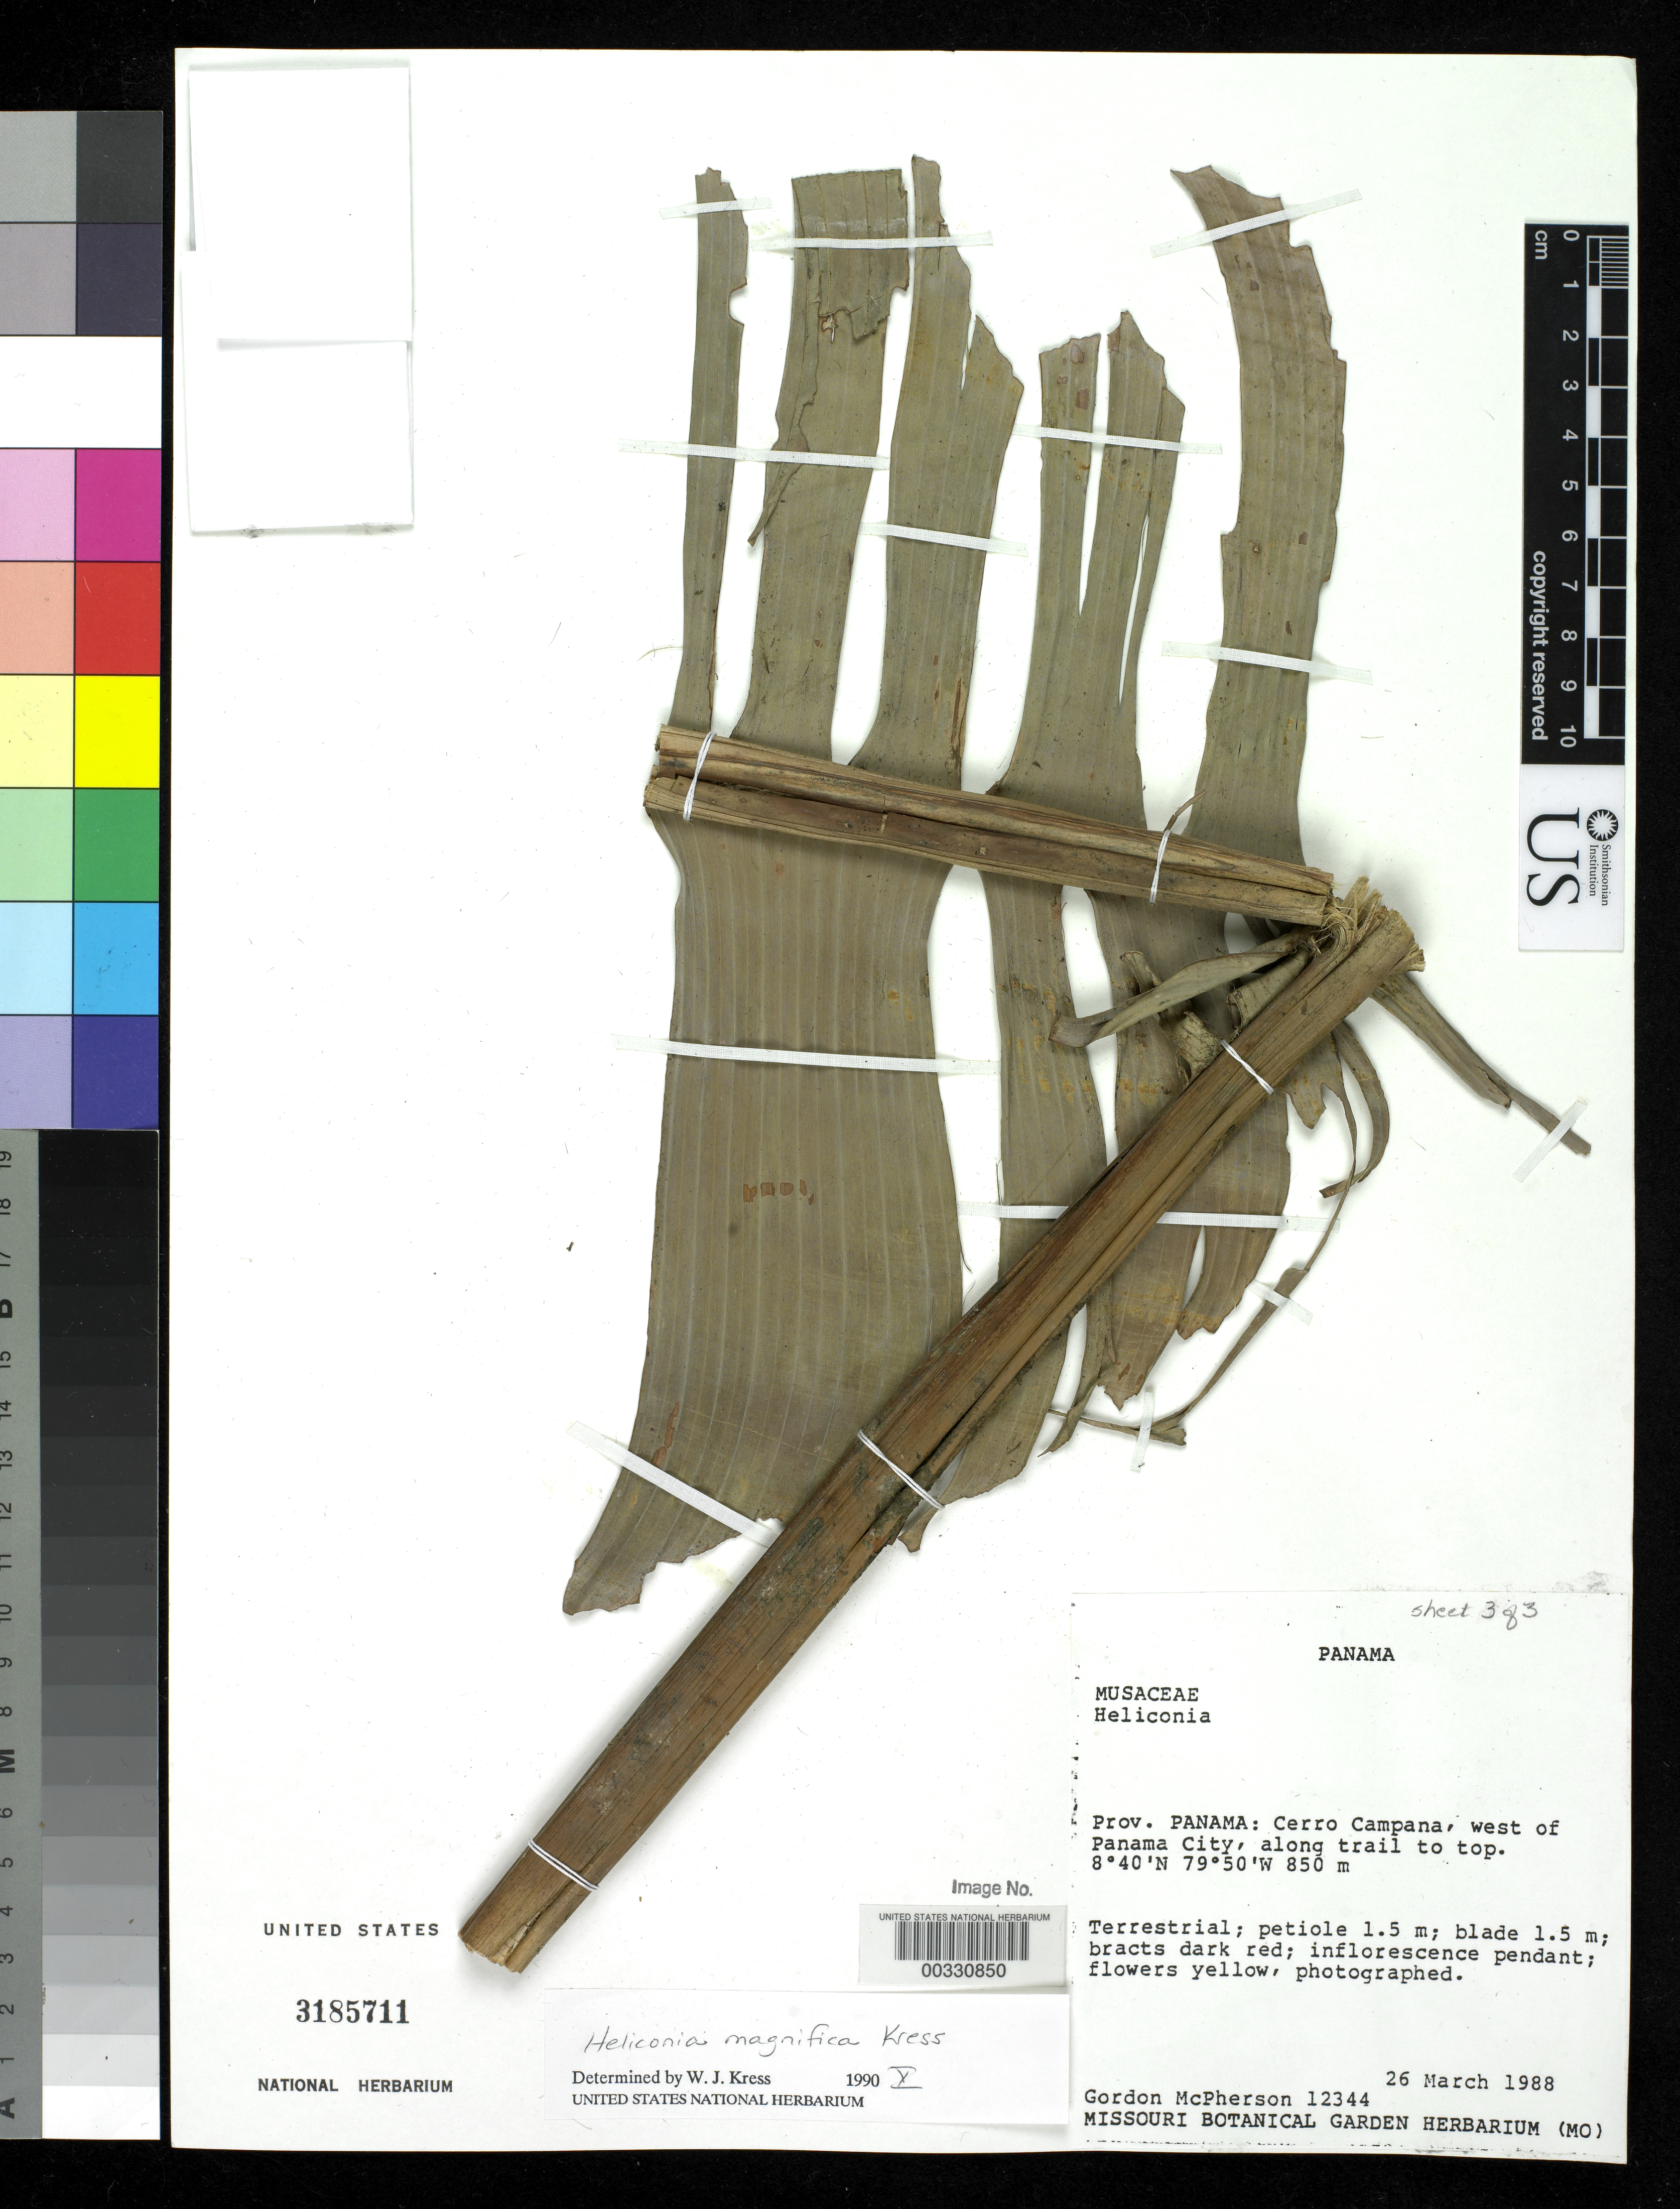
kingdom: Plantae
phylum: Tracheophyta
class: Liliopsida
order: Zingiberales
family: Heliconiaceae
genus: Heliconia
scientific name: Heliconia magnifica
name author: W.J. Kress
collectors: G. D. McPherson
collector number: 12344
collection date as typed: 26 Mar 1988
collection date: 1988-03-26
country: Panama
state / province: Panamá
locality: Cerro Campana, W of Panama City, along trail to top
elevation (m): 850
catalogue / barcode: US 3185711